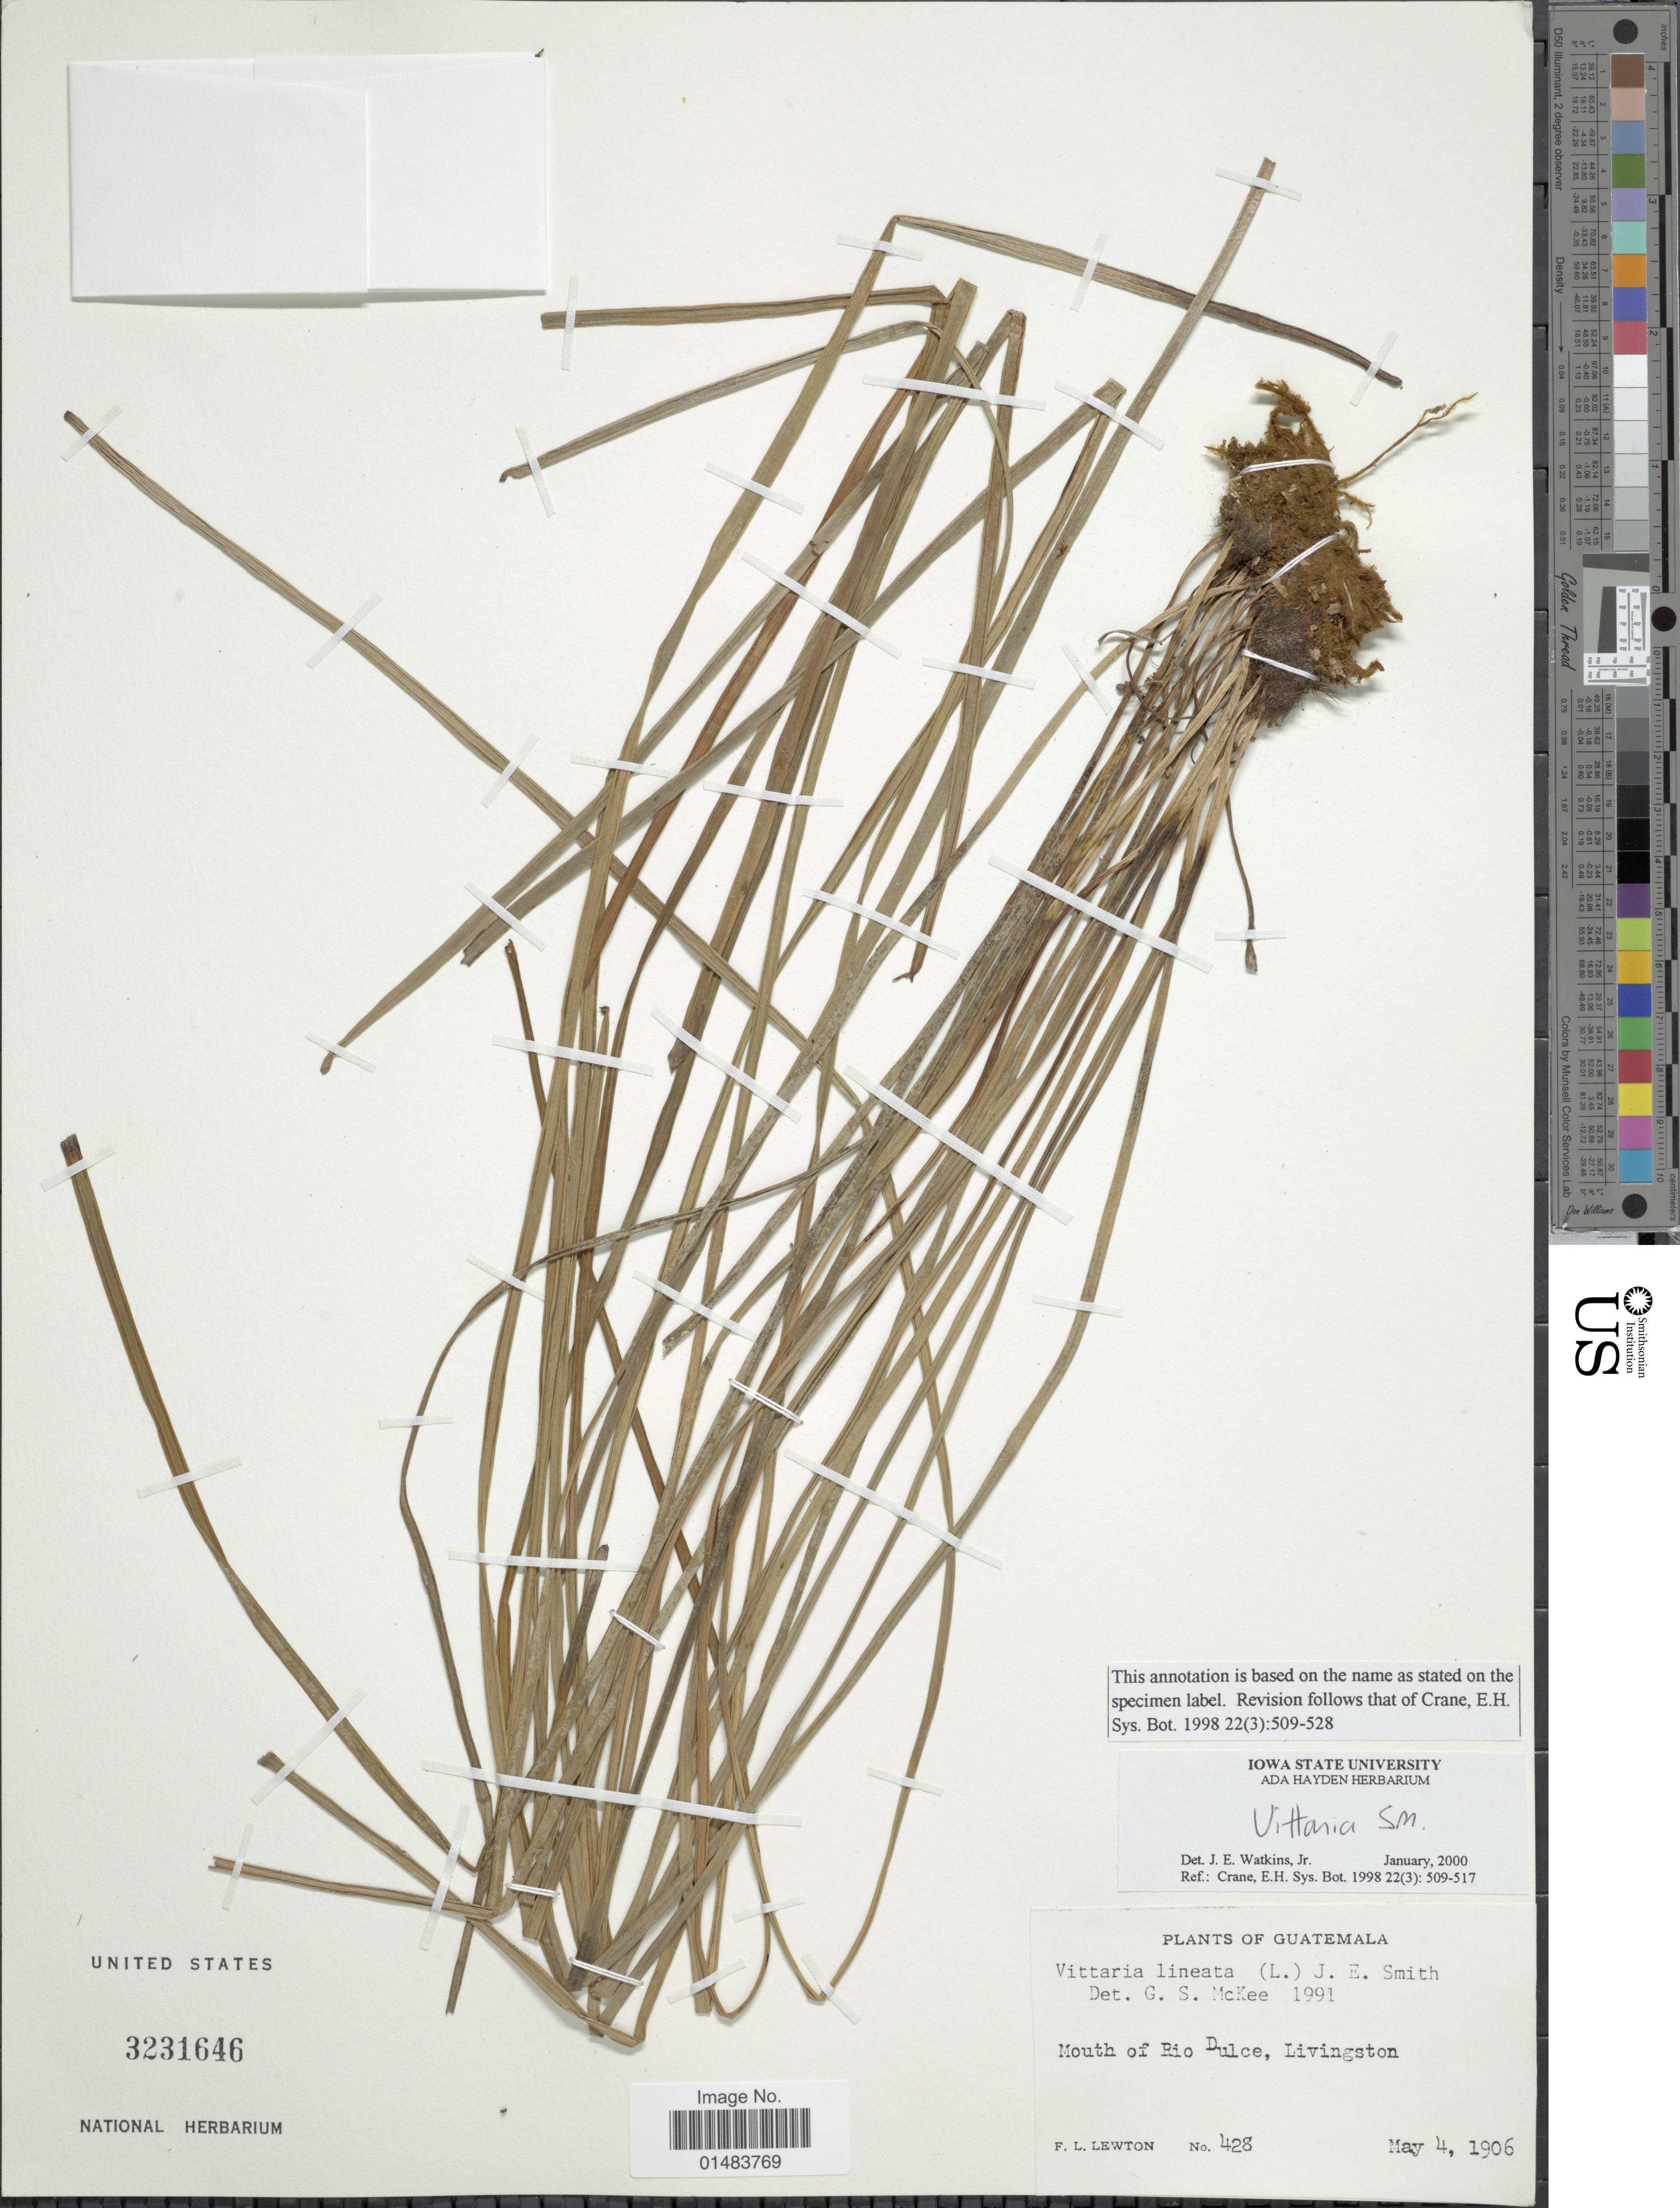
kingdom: Plantae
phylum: Tracheophyta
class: Polypodiopsida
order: Polypodiales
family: Pteridaceae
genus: Vittaria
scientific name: Vittaria lineata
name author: (L.) Sm.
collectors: F. L. Lewton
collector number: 428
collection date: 1906-05-04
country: Guatemala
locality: Plants of Guatemala, Mouth of Rio Dulce, Livingston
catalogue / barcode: US 3231646